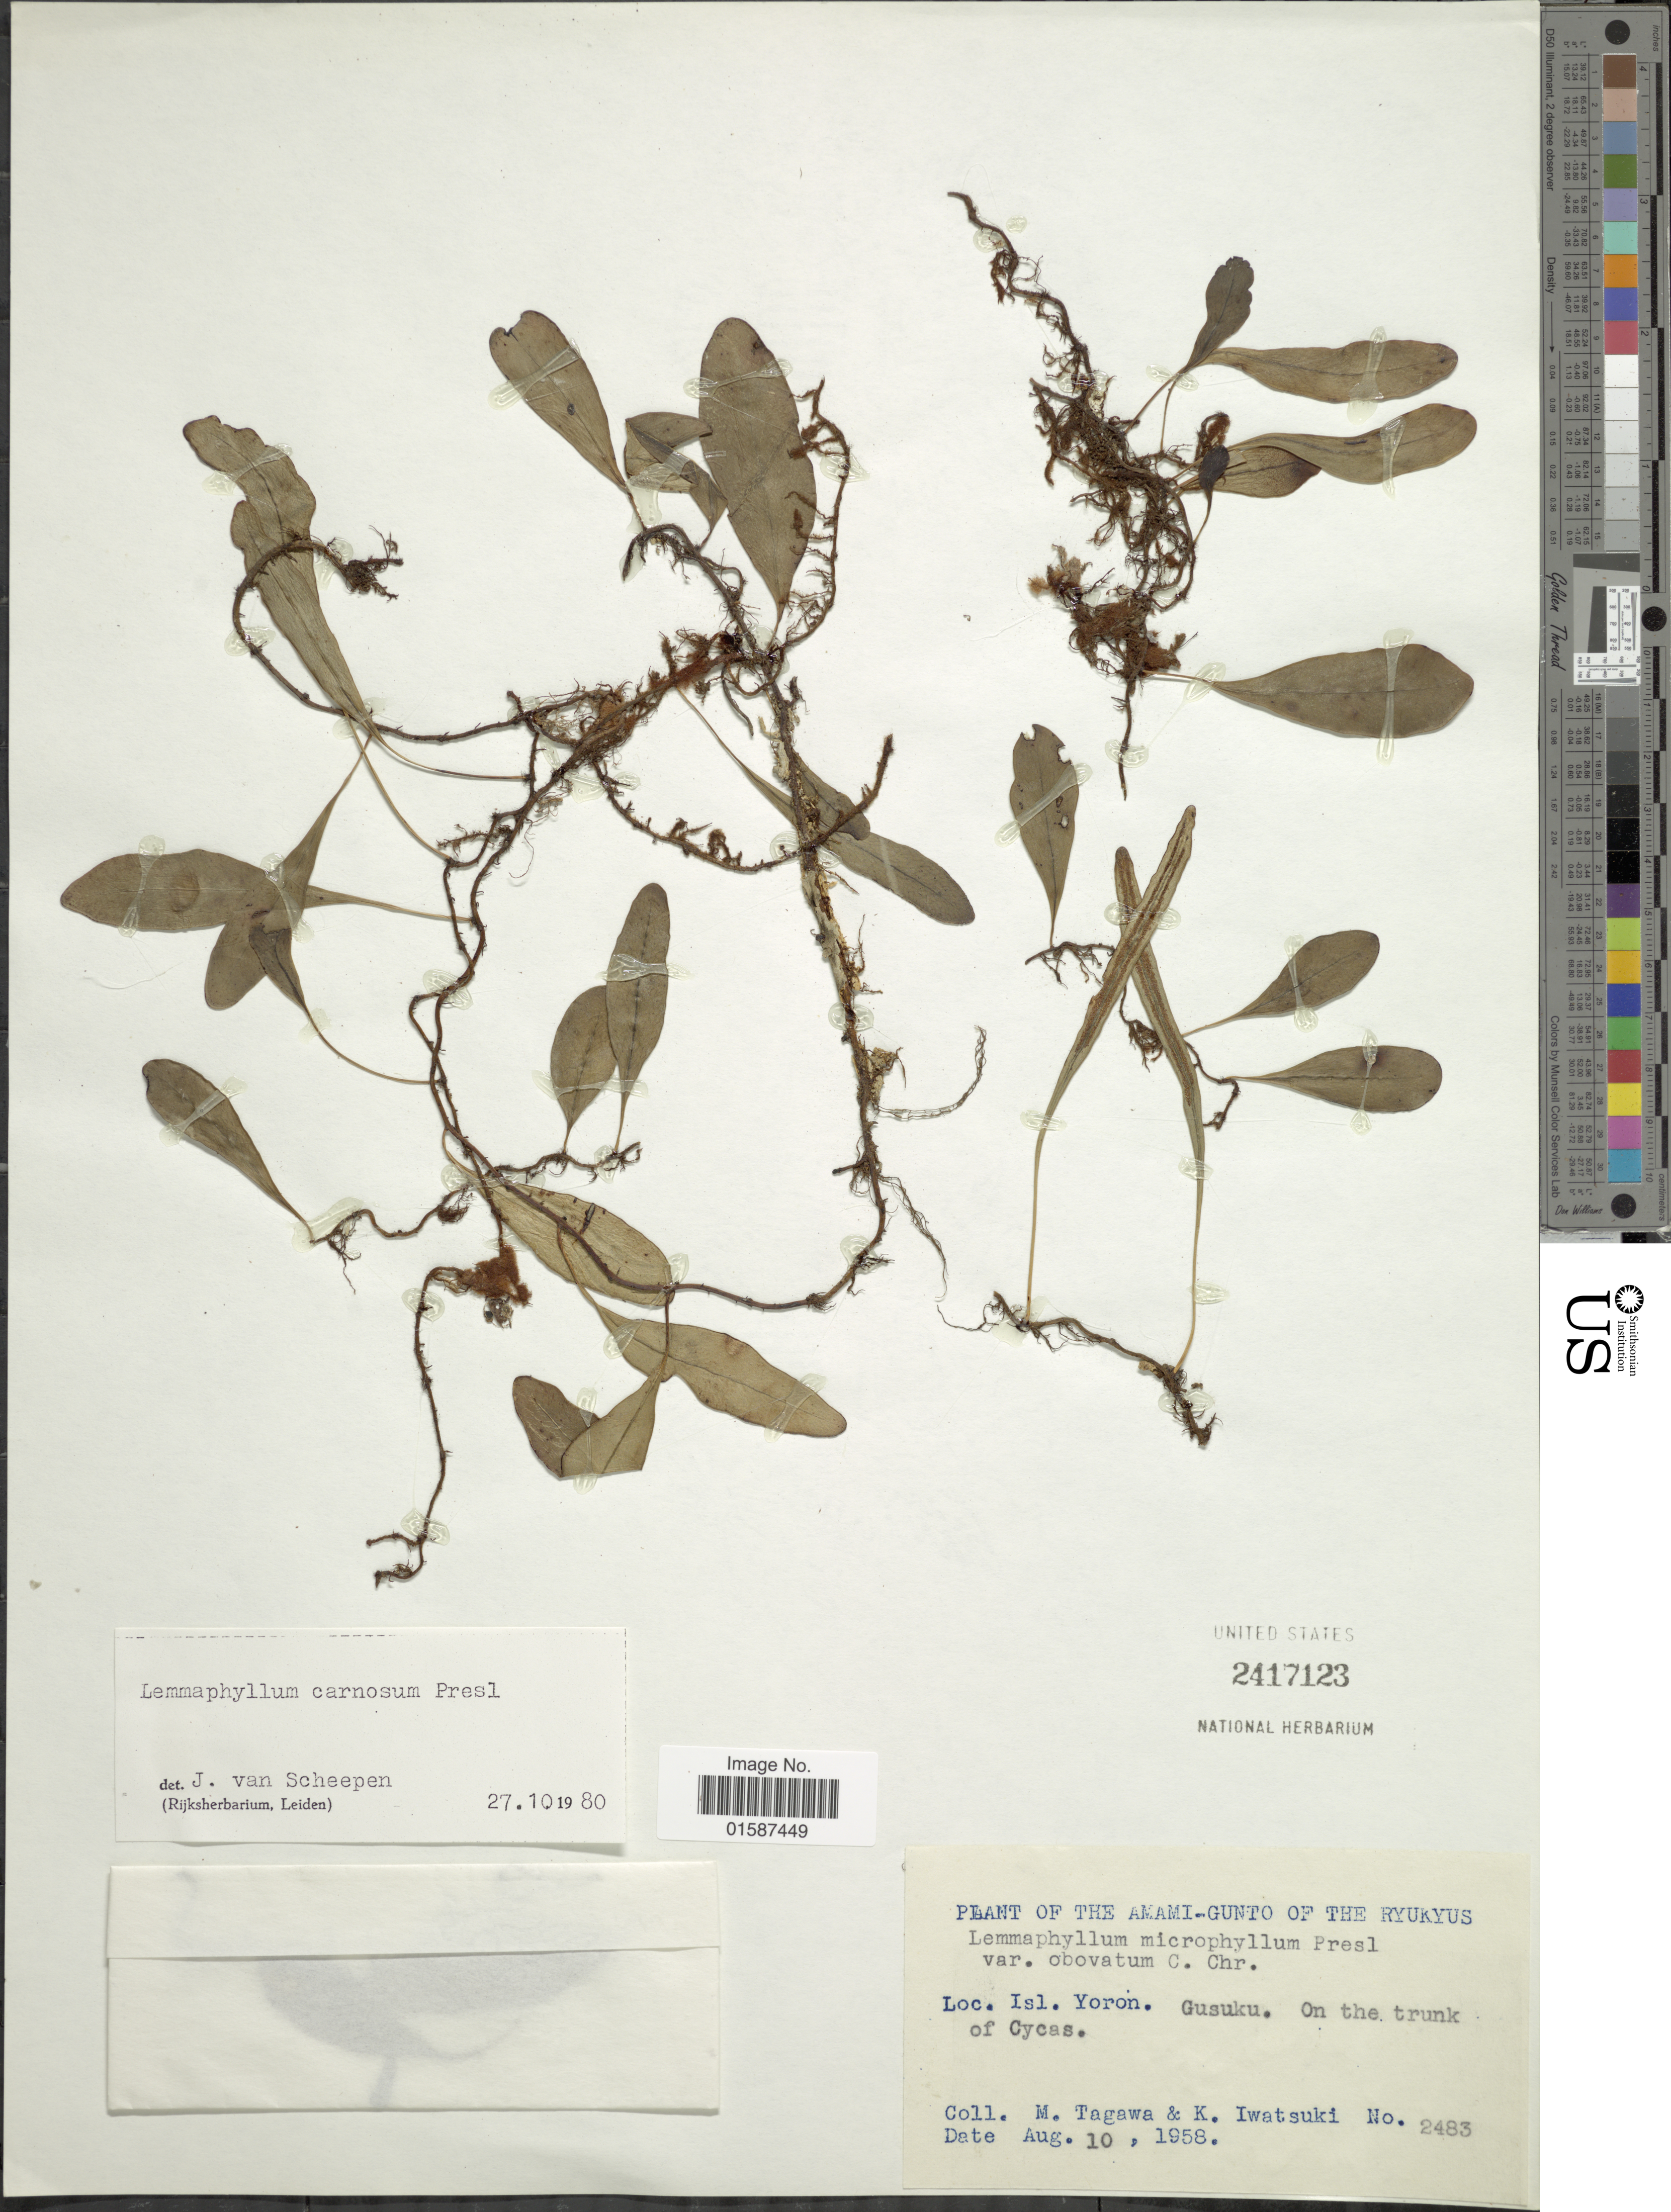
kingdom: Plantae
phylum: Tracheophyta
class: Polypodiopsida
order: Polypodiales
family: Polypodiaceae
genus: Lemmaphyllum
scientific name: Lemmaphyllum carnosum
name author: (J. Sm. ex Hook.) C. Presl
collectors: M. Tagawa & K. Iwatsuki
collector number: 2483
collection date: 1958-08-10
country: Japan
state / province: Okinawa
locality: Amami-Gunto of the Ryukyus, Isl. Yoron, Gusuku, on the trunk of Cycas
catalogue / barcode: US 2417123